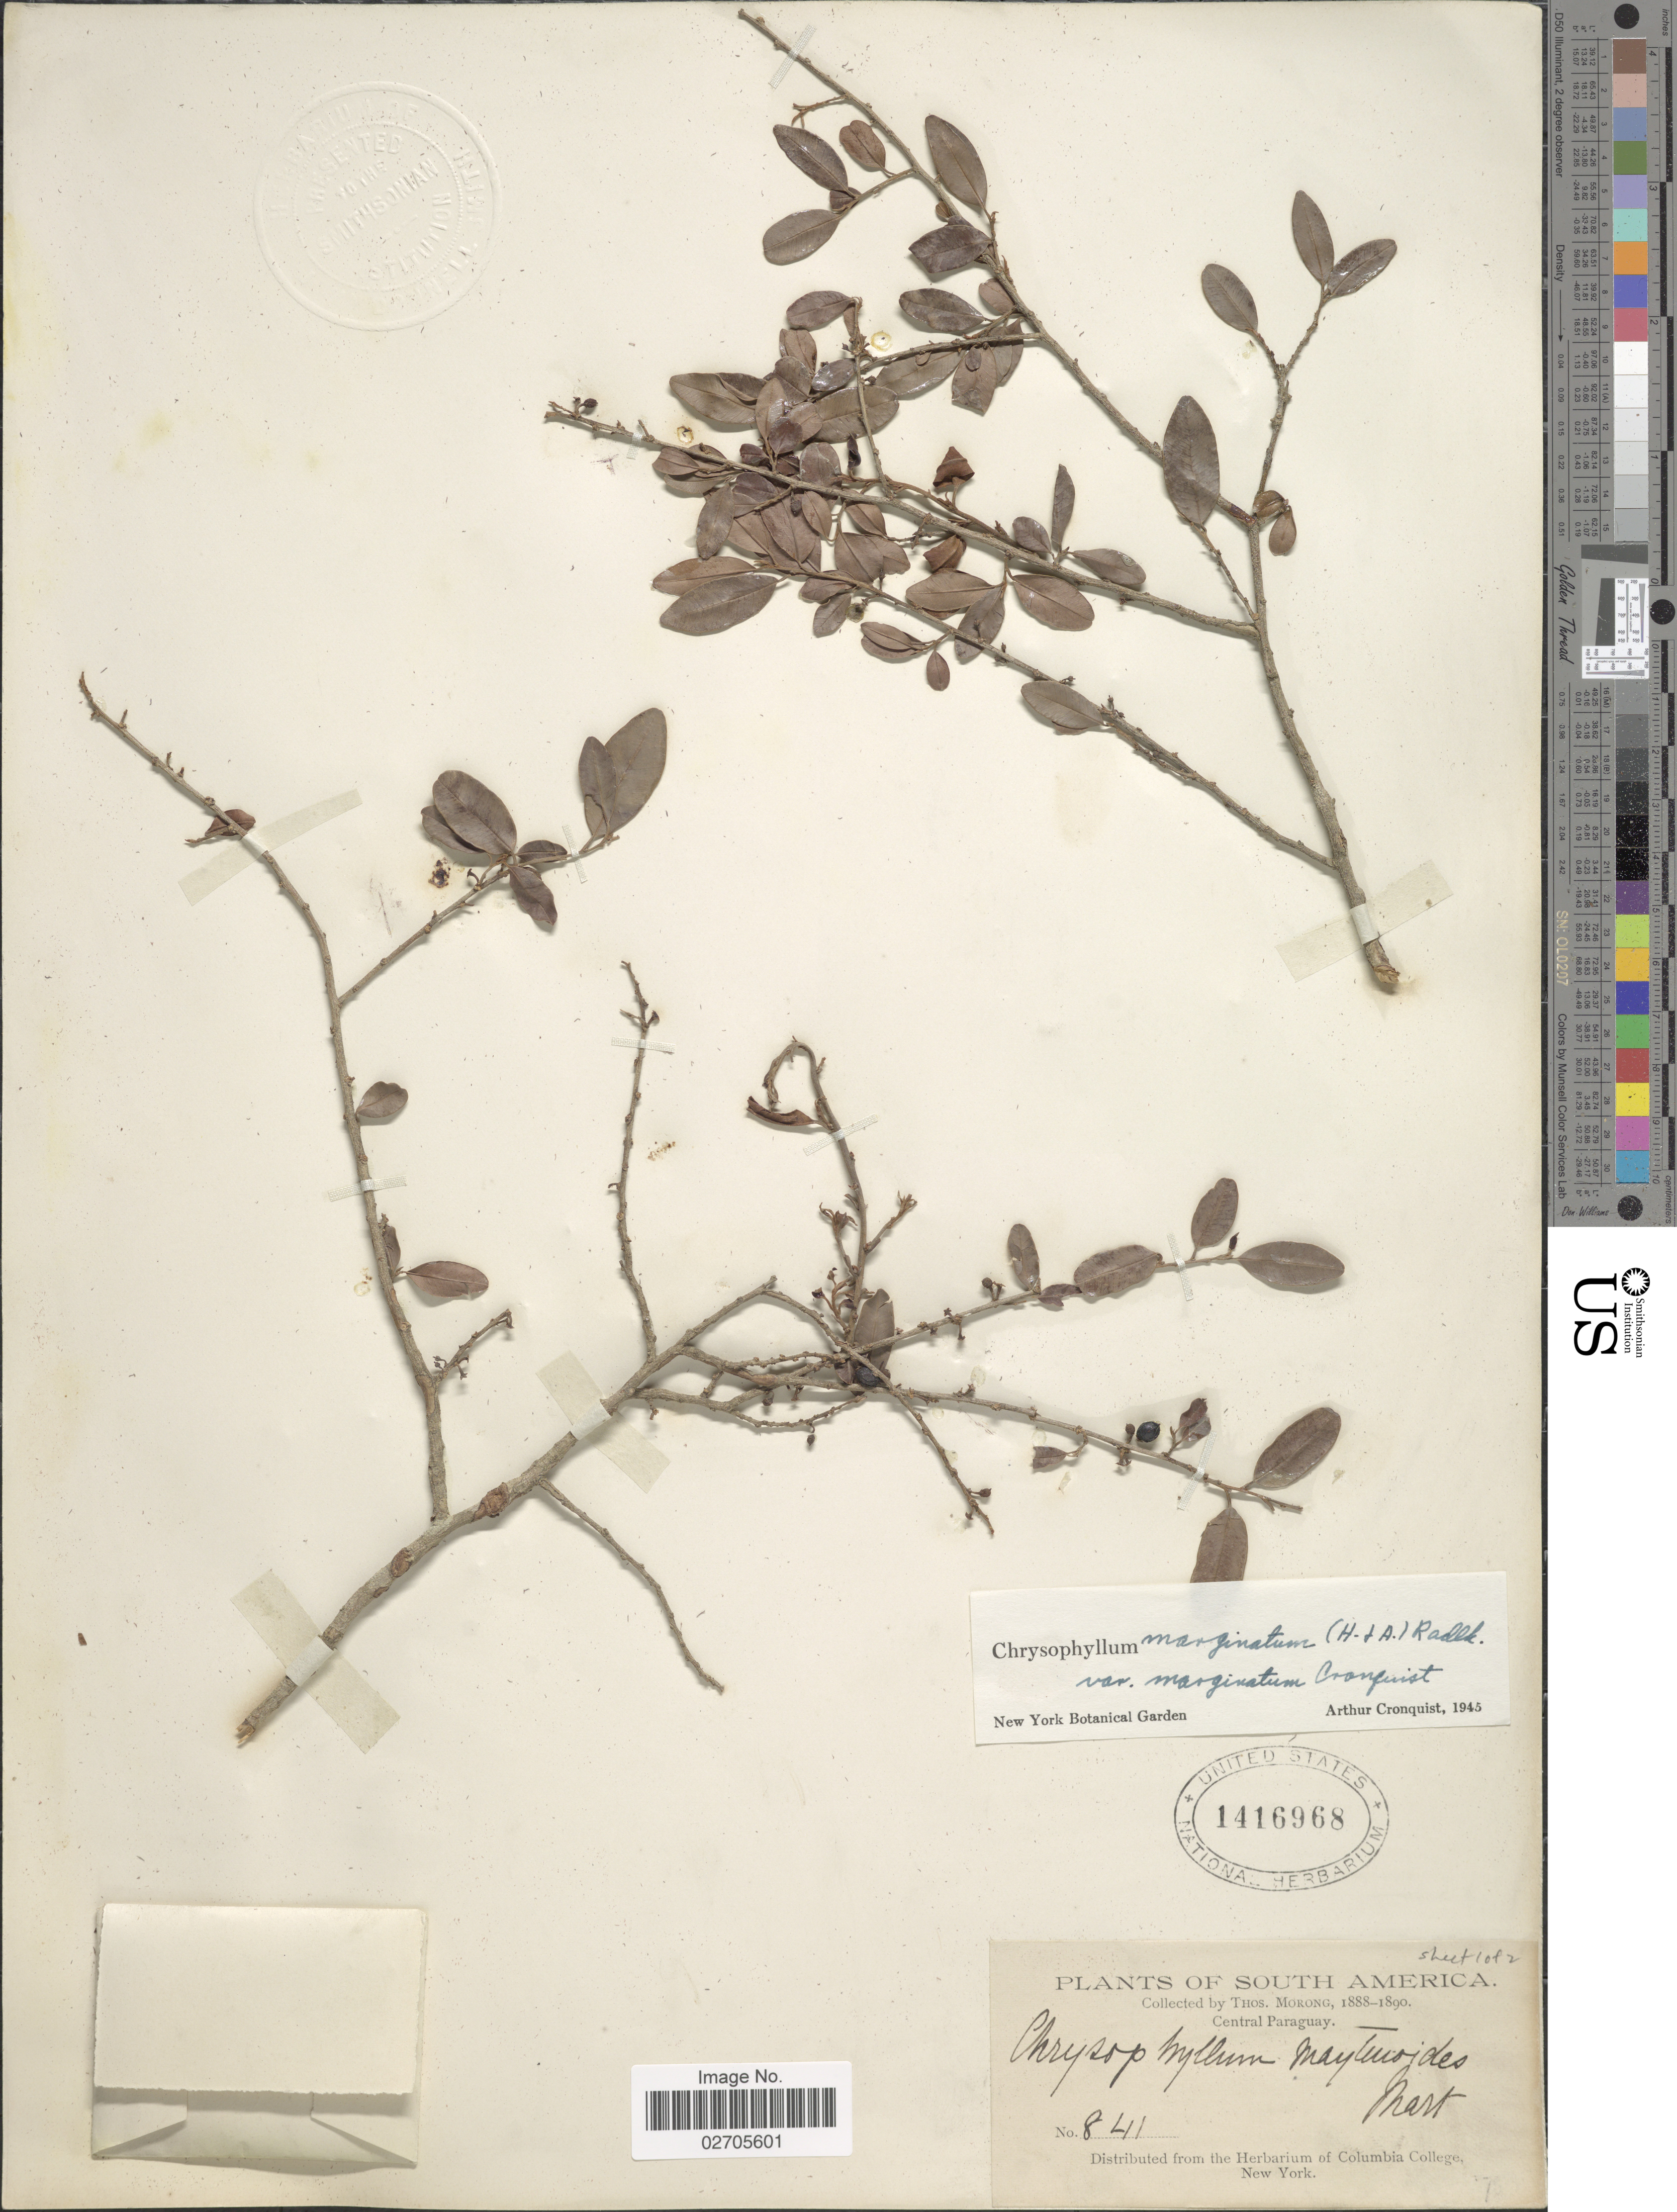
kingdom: Plantae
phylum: Tracheophyta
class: Magnoliopsida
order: Ericales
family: Sapotaceae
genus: Chrysophyllum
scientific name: Chrysophyllum marginatum subsp. marginatum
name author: (Hook. & Arn.) Radlk.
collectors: T. Morong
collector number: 841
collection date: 1888/1890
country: Paraguay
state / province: Central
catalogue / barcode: US 1416968